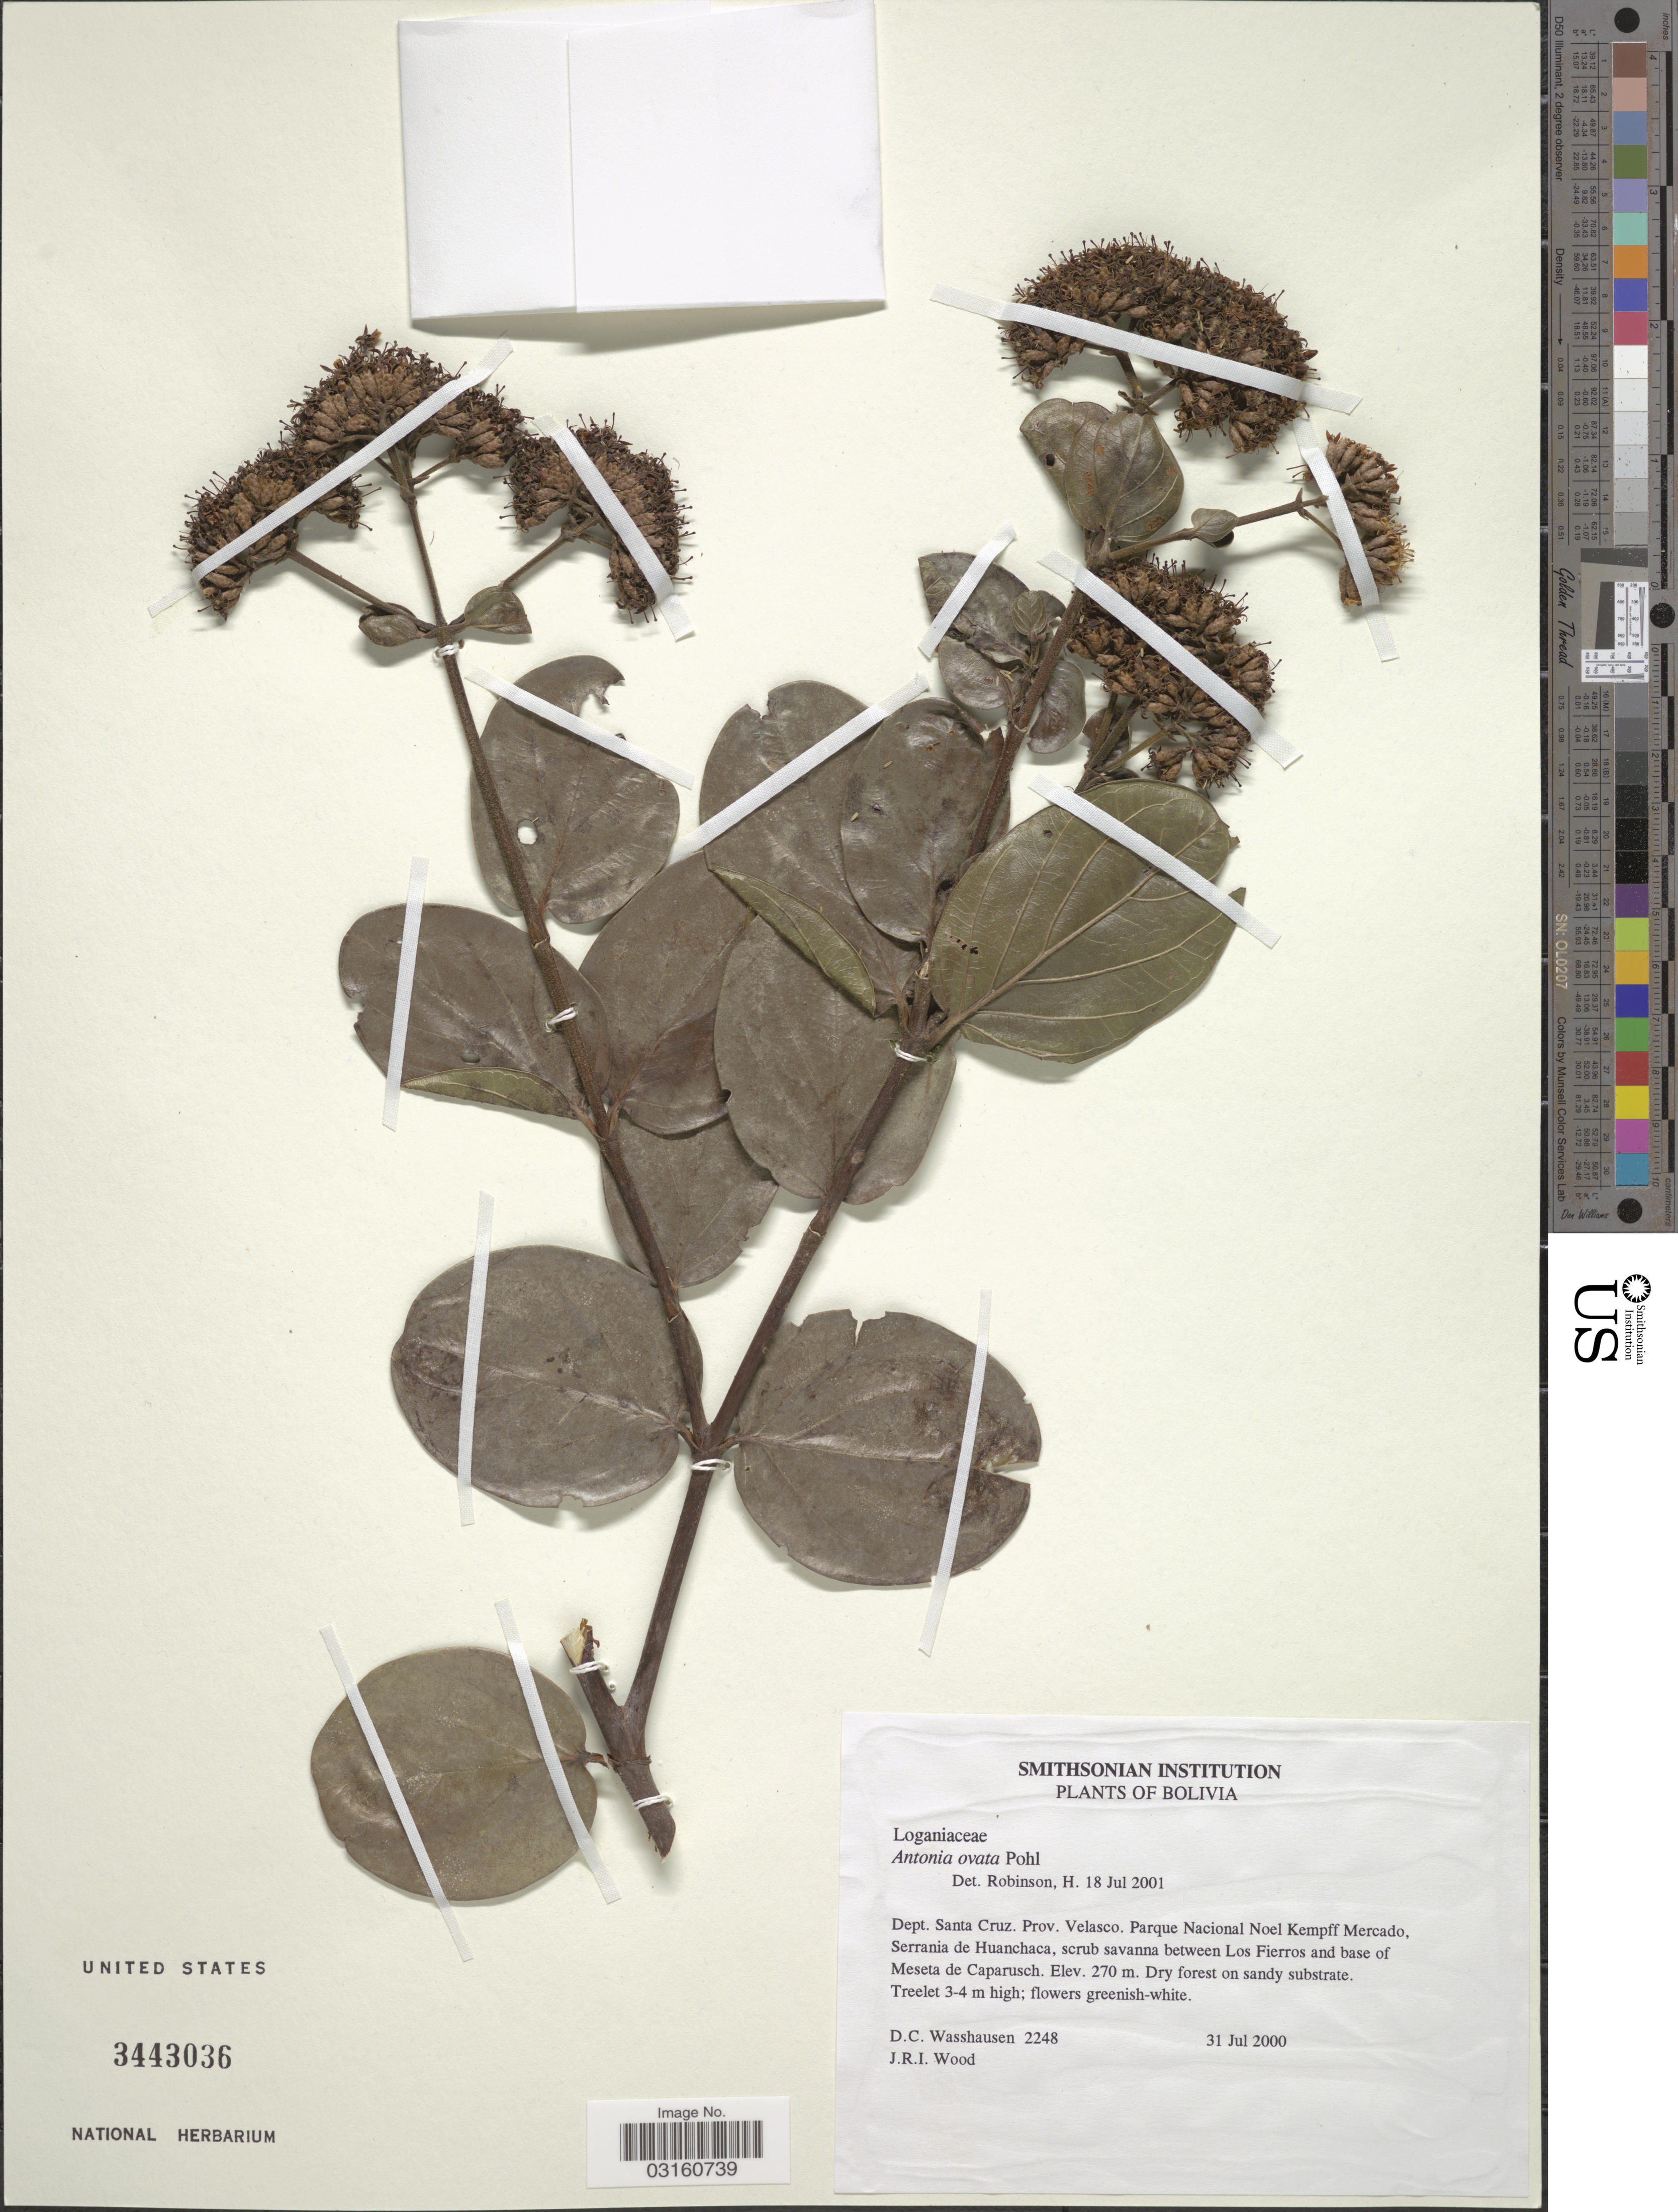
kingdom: Plantae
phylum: Tracheophyta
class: Magnoliopsida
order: Gentianales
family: Loganiaceae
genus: Antonia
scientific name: Antonia ovata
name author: Pohl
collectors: D. C. Wasshausen & J. R. I. Wood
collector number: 2248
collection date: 2000-07-31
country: Bolivia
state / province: Santa Cruz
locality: Dept. Santa Cruz. Prov. Velasco. Parque Nacional Noel Kempff Mercado, Serrania de Huanchaca, scrub savanna between Los Fierros and base of Meseta de Caparusch.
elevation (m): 270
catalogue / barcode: US 3443036